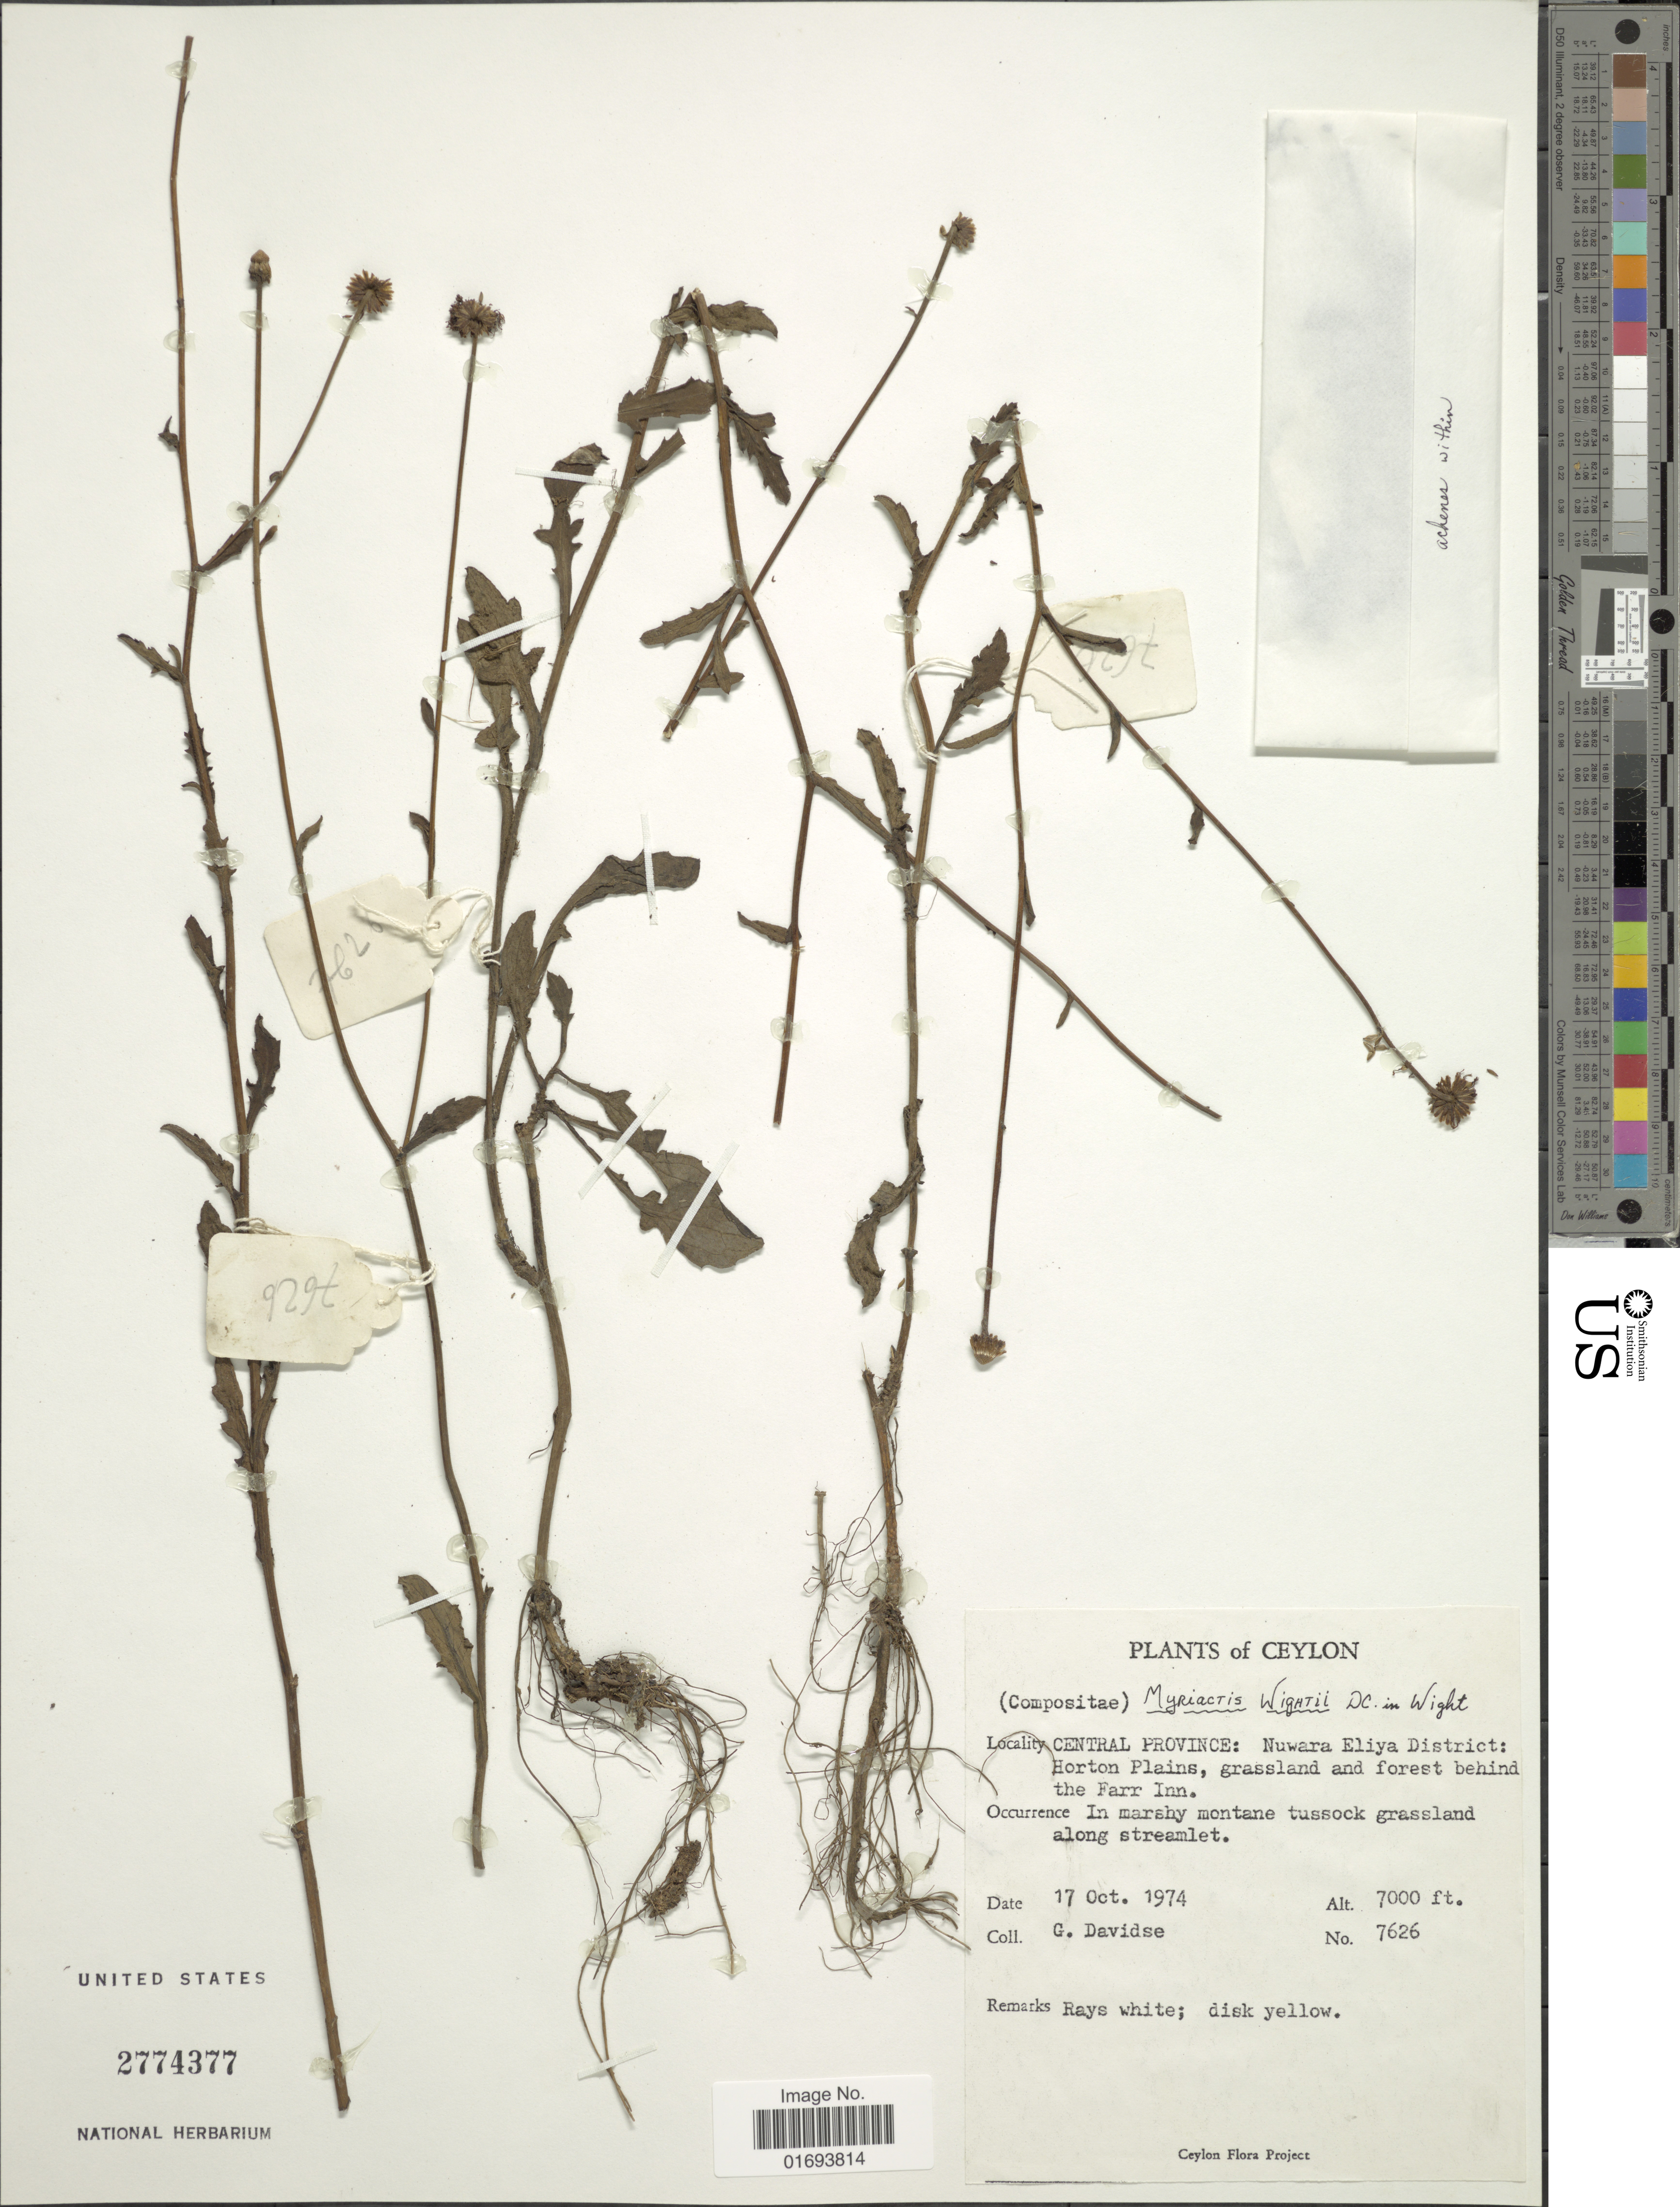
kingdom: Plantae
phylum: Tracheophyta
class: Magnoliopsida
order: Asterales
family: Asteraceae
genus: Myriactis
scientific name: Myriactis wightii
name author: DC.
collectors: G. Davidse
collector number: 7626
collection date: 1974-10-17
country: Sri Lanka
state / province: Central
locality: Ceylon, Central Province: Nuwara Eliya District: Horton Plains, grassland. and forest behind the Farr Inn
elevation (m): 2134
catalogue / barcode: US 2774377